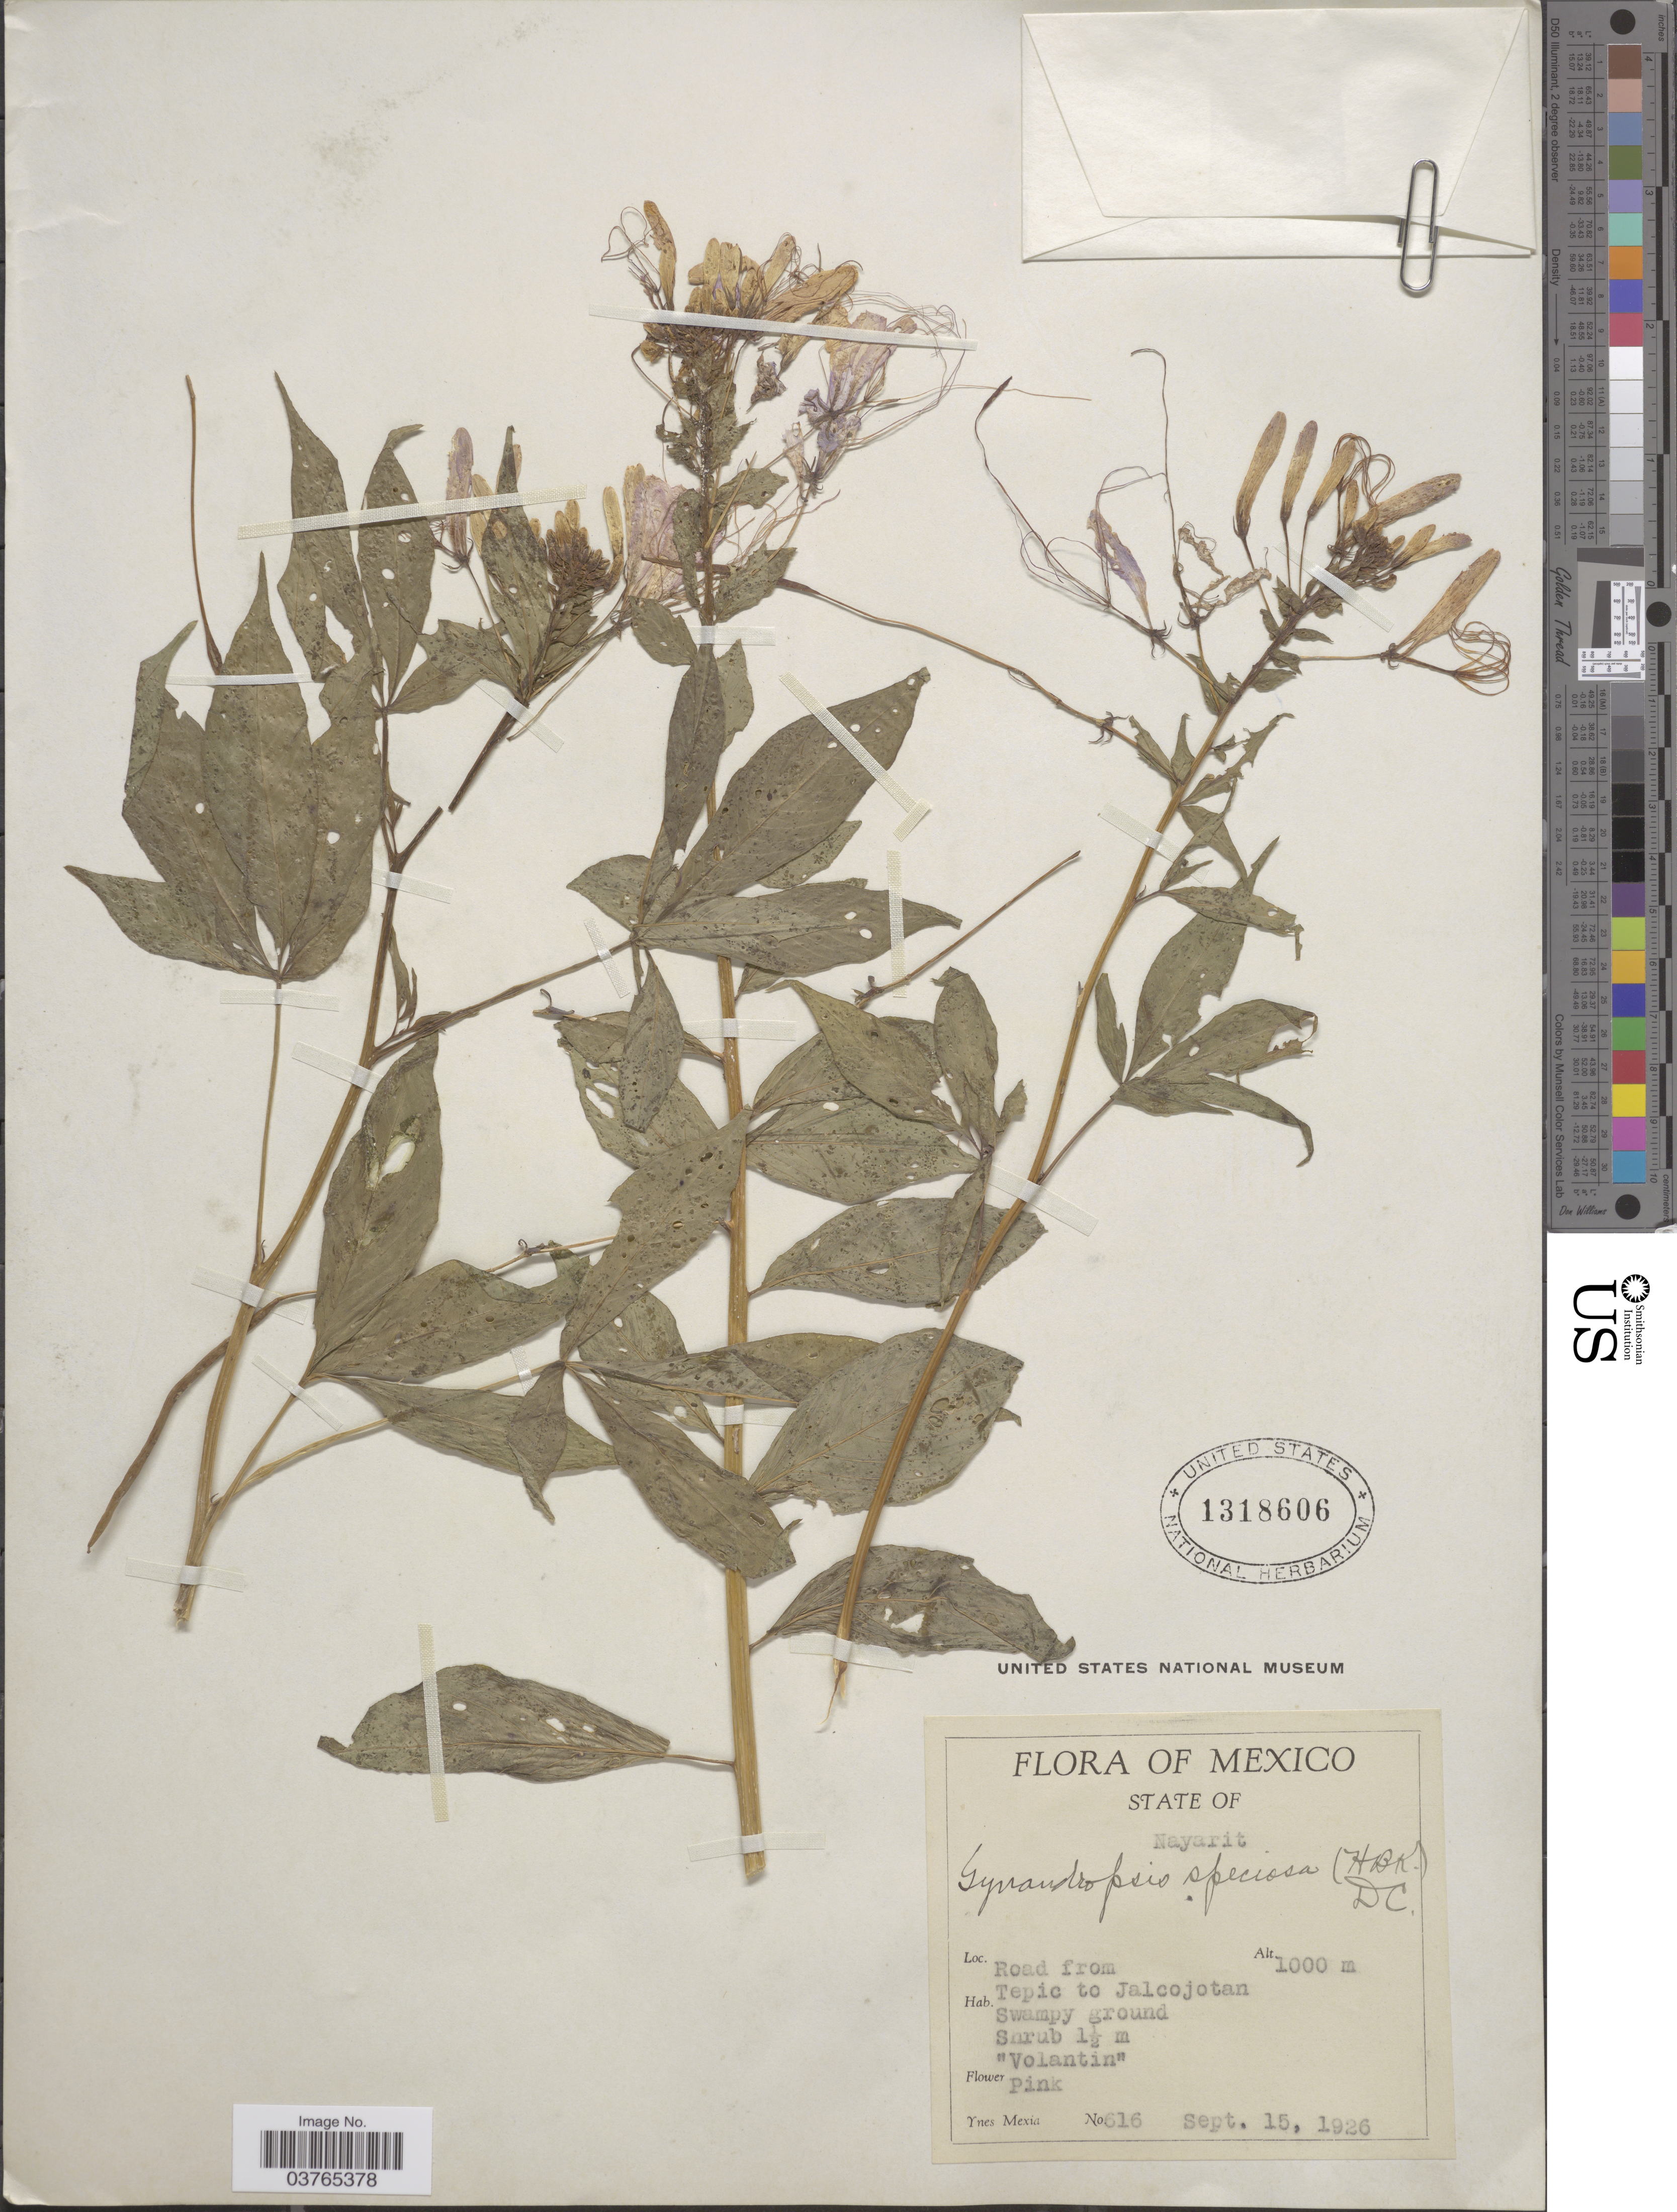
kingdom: Plantae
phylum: Tracheophyta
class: Magnoliopsida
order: Brassicales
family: Cleomaceae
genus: Cleoserrata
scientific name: Cleoserrata speciosa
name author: (Raf.) Iltis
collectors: Y. Mexia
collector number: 616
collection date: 1926-09-15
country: Mexico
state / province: Nayarit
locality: Road from Tepic to Jalcojotan.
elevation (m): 1000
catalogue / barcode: US 1318606